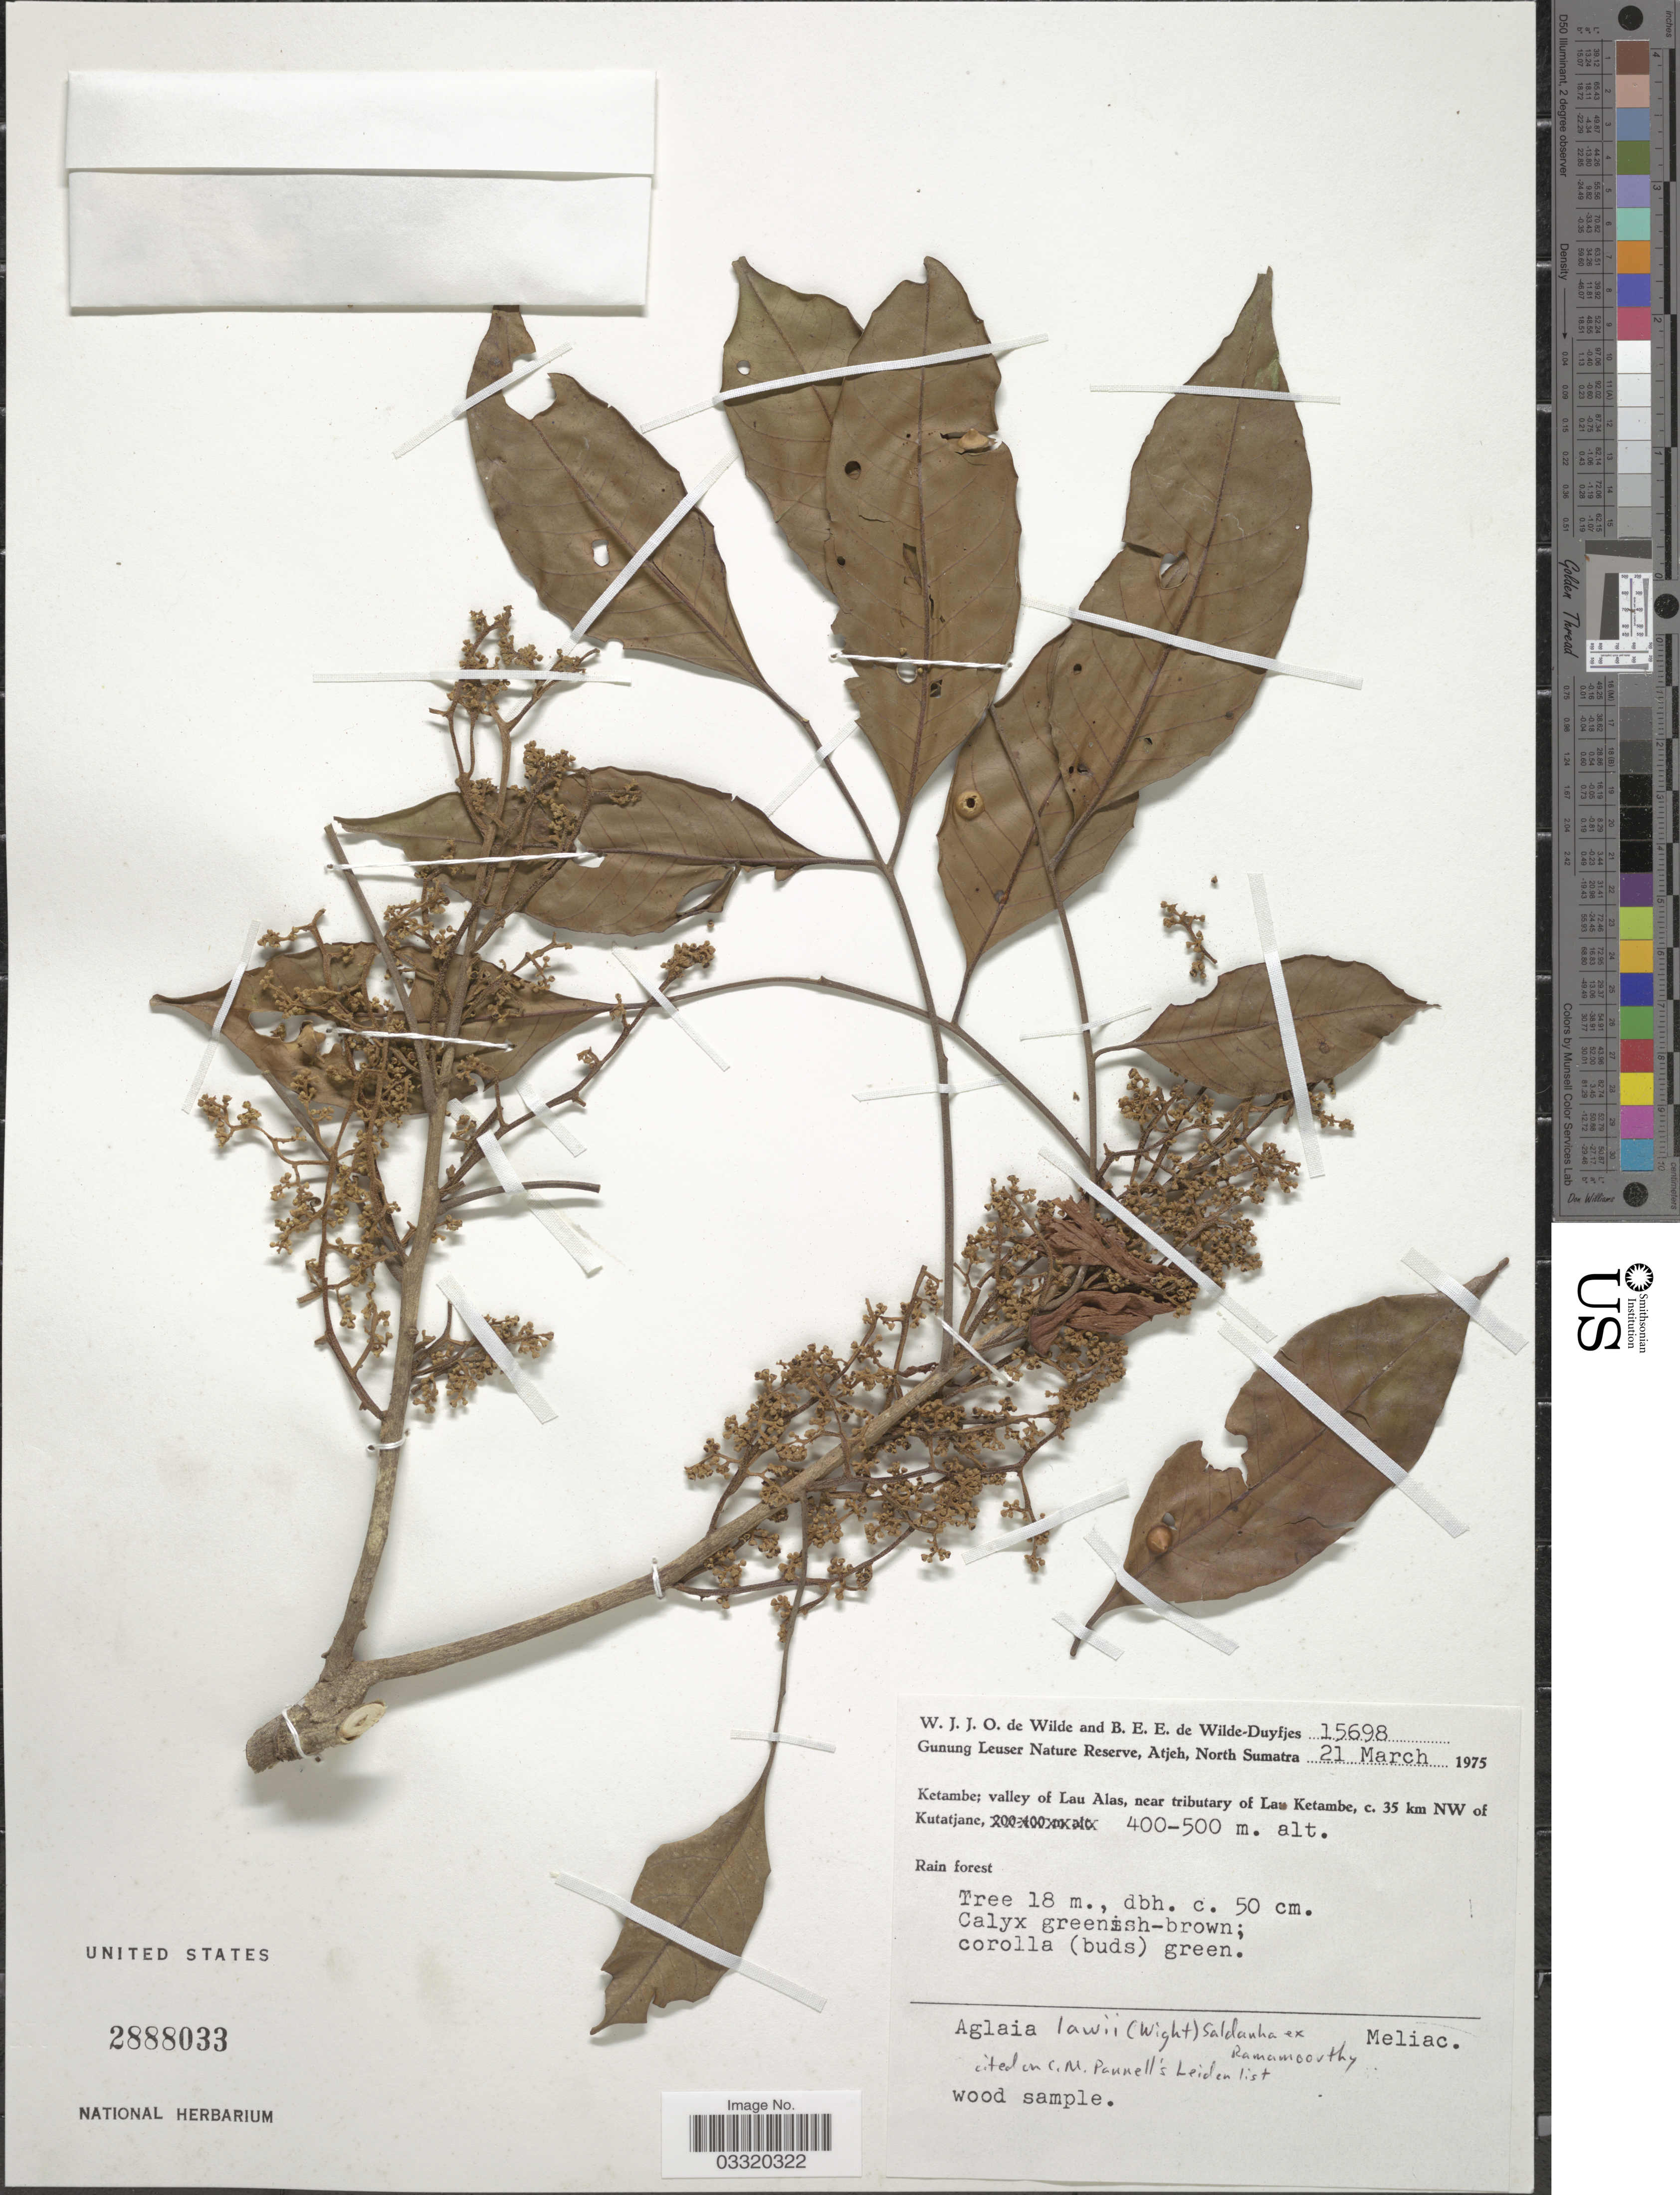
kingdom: Plantae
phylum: Tracheophyta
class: Magnoliopsida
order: Sapindales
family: Meliaceae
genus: Aglaia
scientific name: Aglaia lawii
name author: (Wight) C.J. Saldanha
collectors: W. J. de Wilde & B. E. de Wilde-Duyfjes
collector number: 15698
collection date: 1975-03-21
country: Indonesia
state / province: Sumatra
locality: Gunung Leuser Nature Reserve, Atjeh, North Sumatra. Ketambe; valley of Lau Alas, near tributary of Lau Ketambe, c. 35 km NW of Kutatjane.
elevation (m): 400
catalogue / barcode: US 2888033